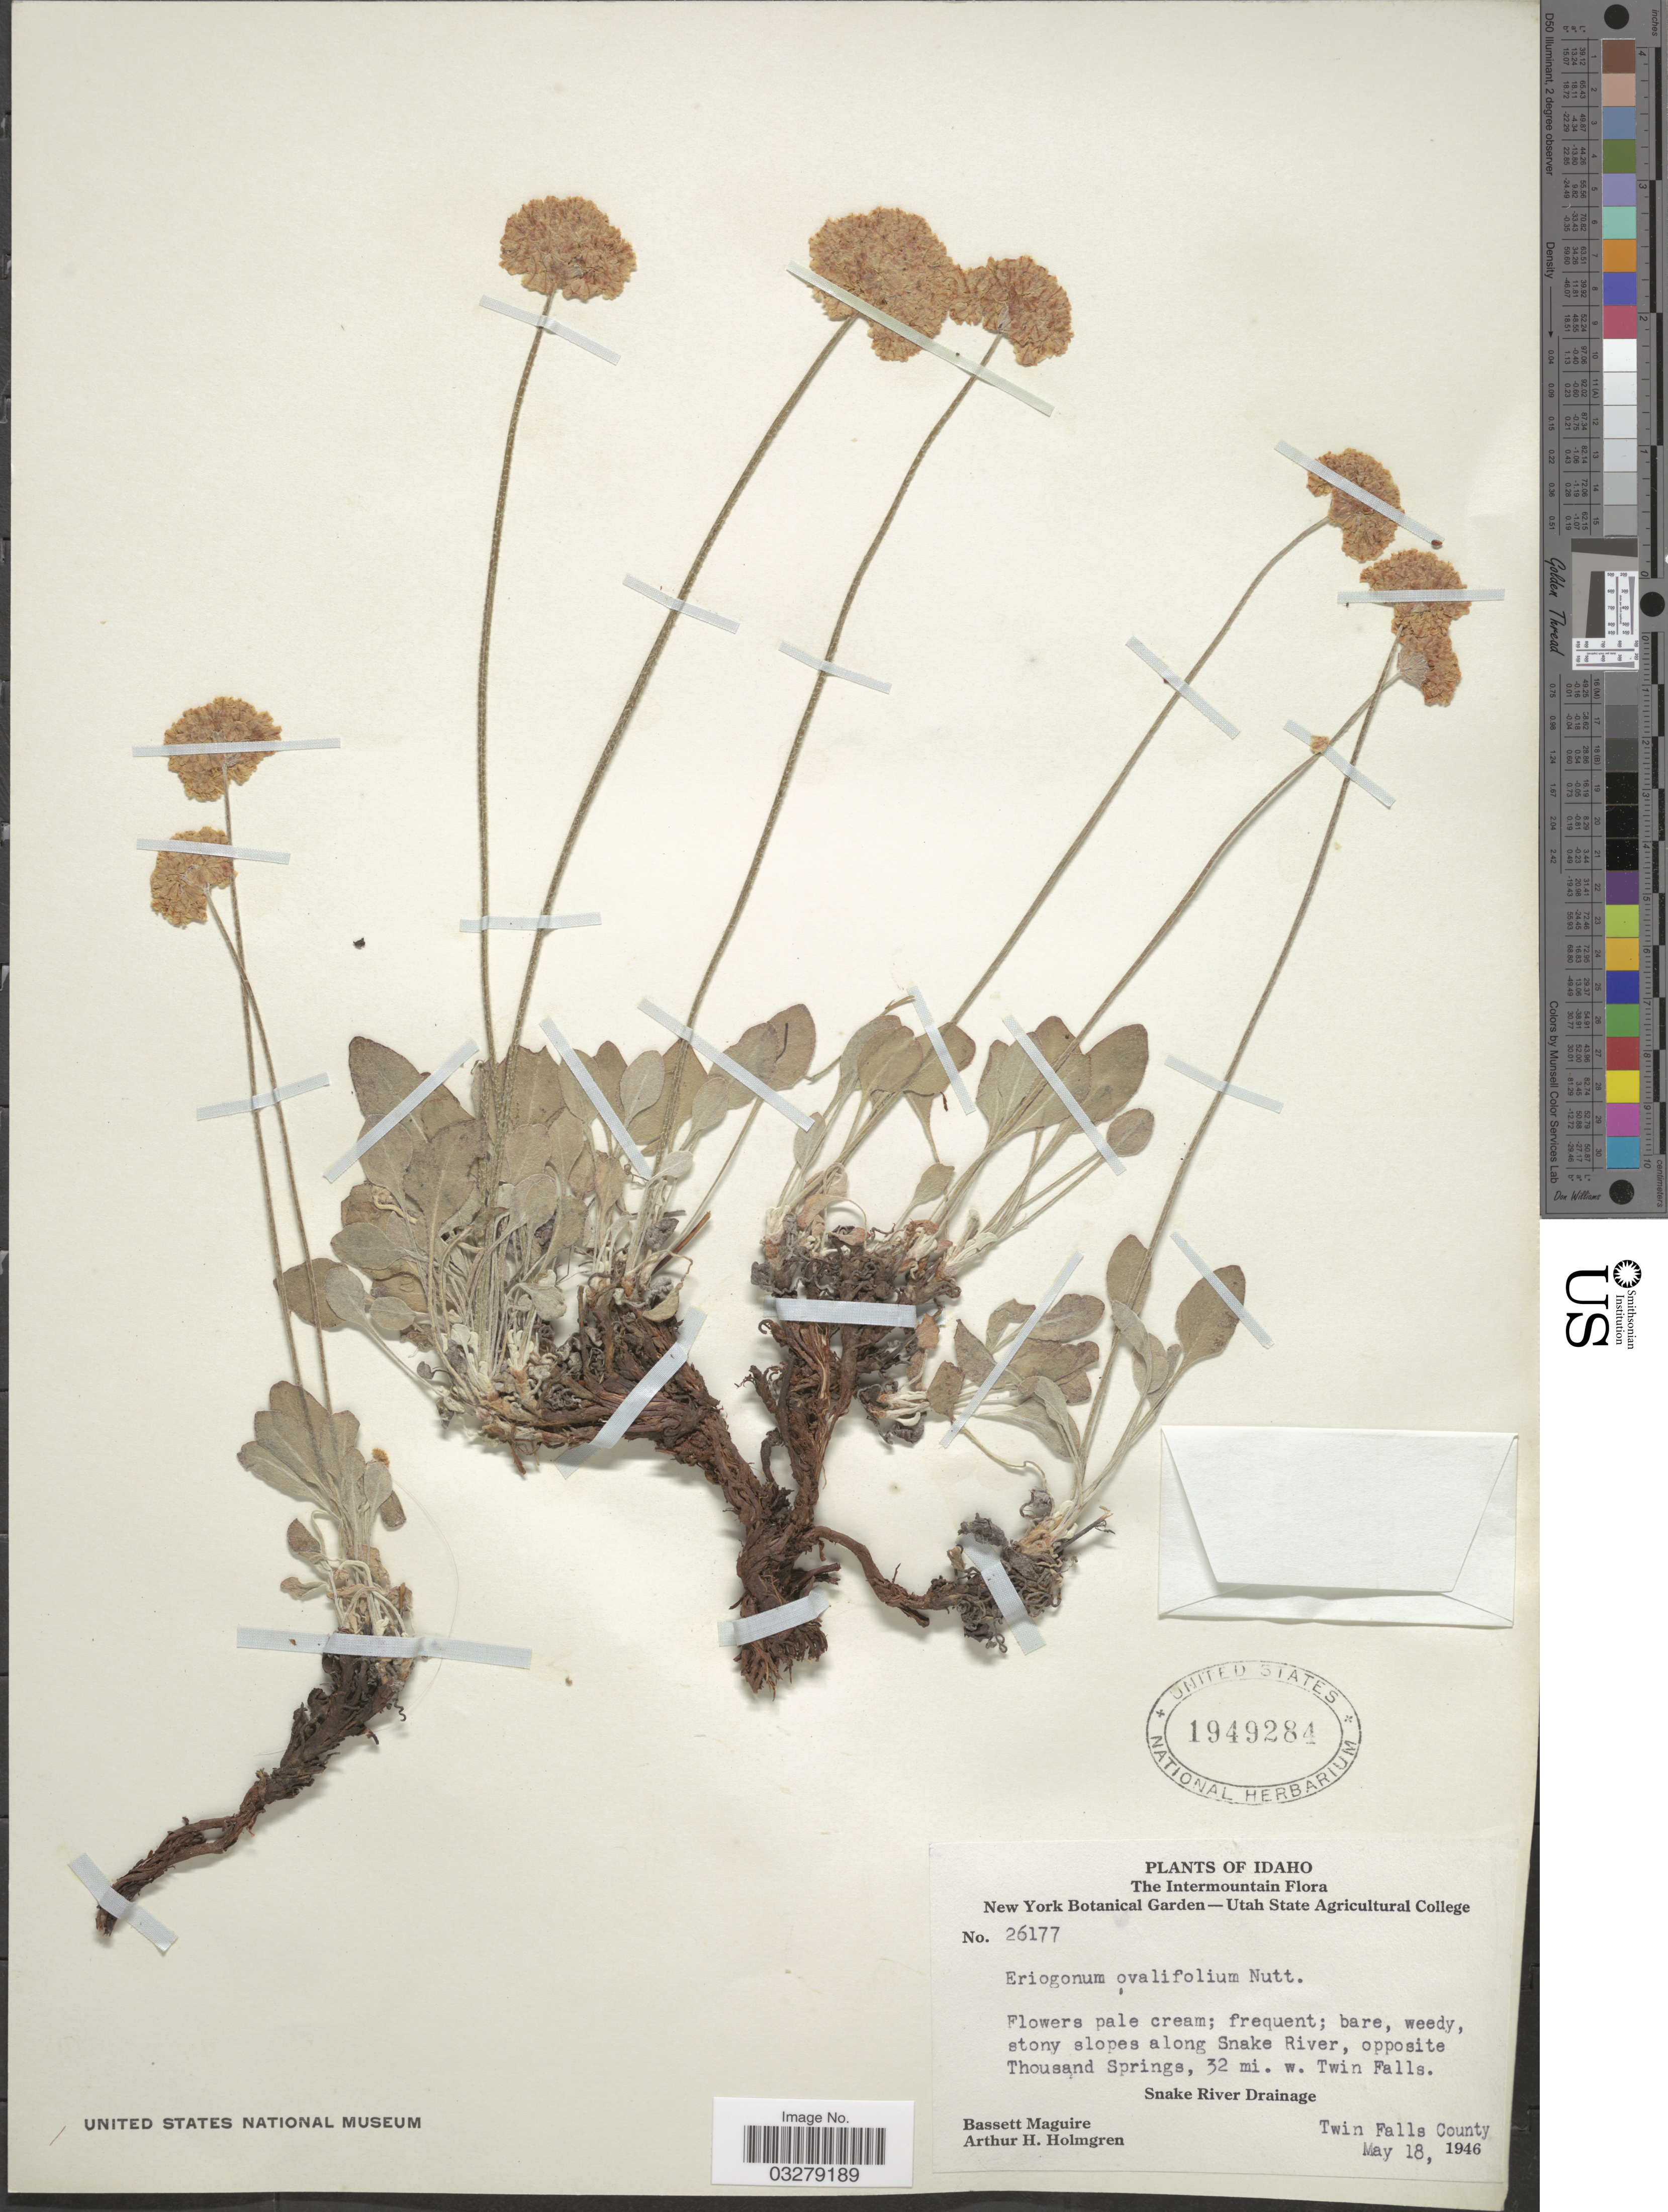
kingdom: Plantae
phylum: Tracheophyta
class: Magnoliopsida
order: Caryophyllales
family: Polygonaceae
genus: Eriogonum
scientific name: Eriogonum ovalifolium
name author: Nutt.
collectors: B. Maguire & A. H. Holmgren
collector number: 26177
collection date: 1946-05-18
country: United States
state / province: Idaho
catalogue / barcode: US 1949284